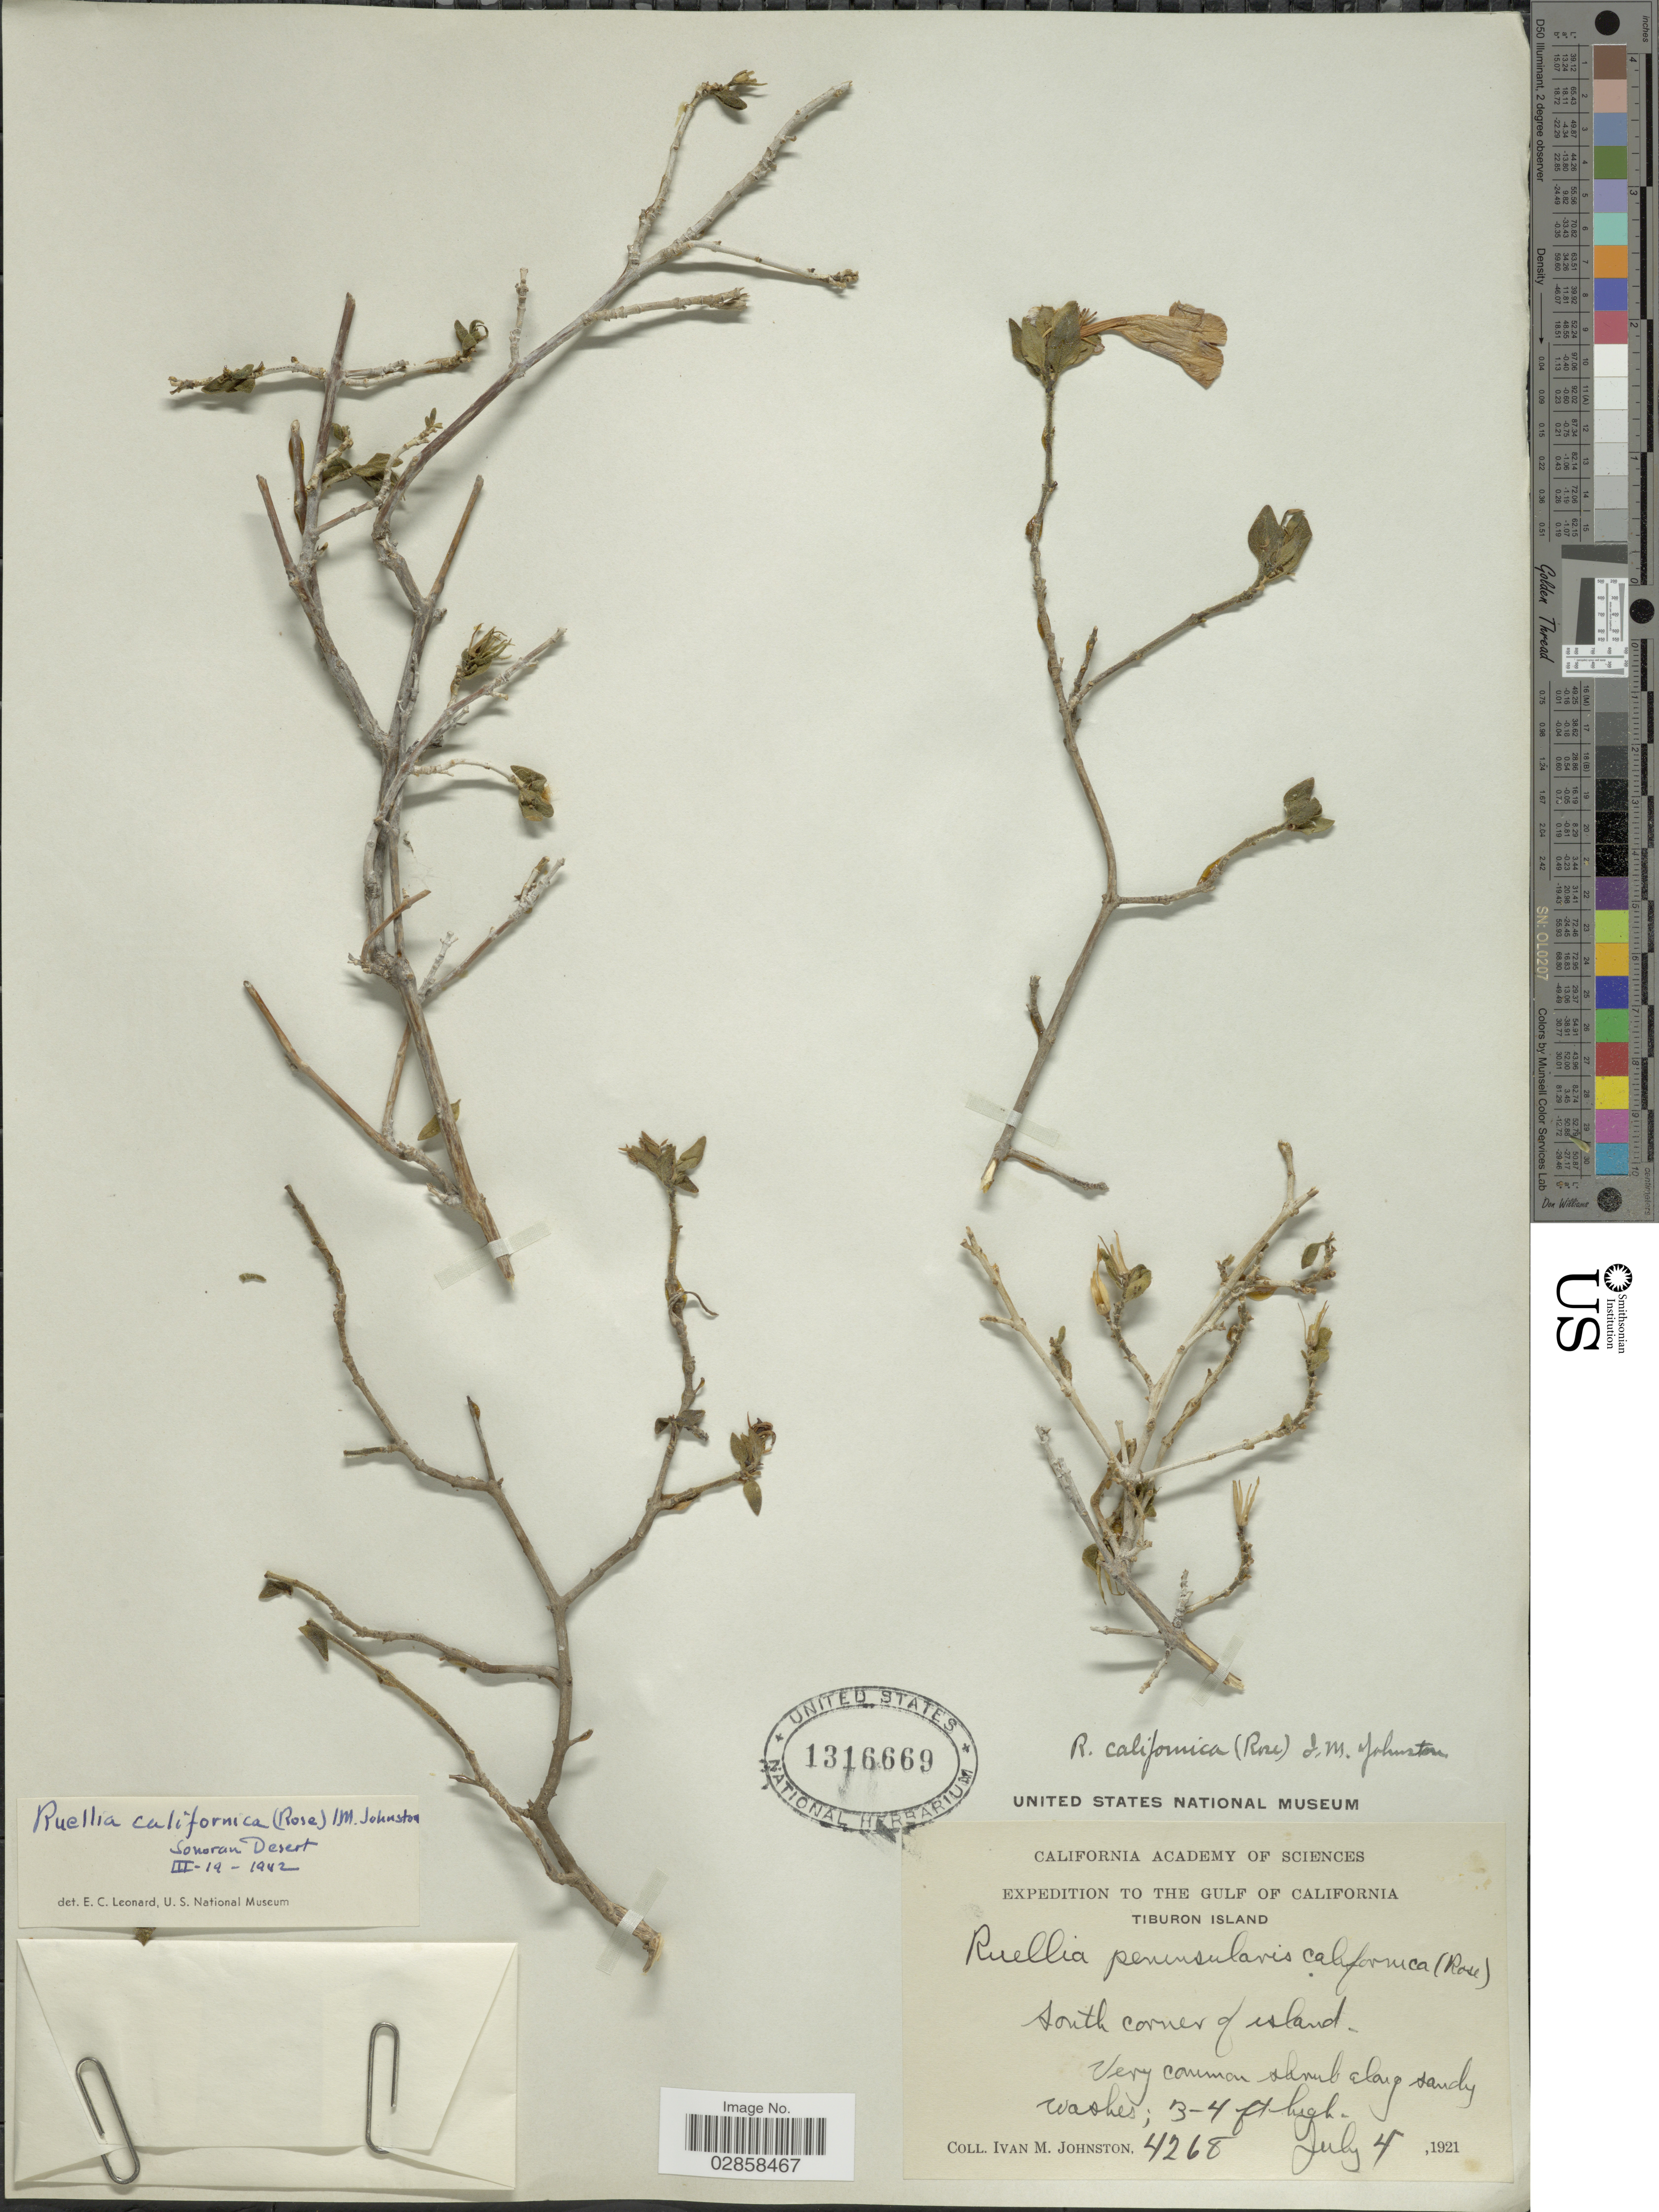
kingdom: Plantae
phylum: Tracheophyta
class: Magnoliopsida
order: Lamiales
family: Acanthaceae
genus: Ruellia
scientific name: Ruellia californica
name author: (Rose) I.M. Johnst.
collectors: I.M. Johnston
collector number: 4268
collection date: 1921-07-04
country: Mexico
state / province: Sonora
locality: The Gulf of California. Tiburon Island. South corner of island.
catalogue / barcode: US 1316669